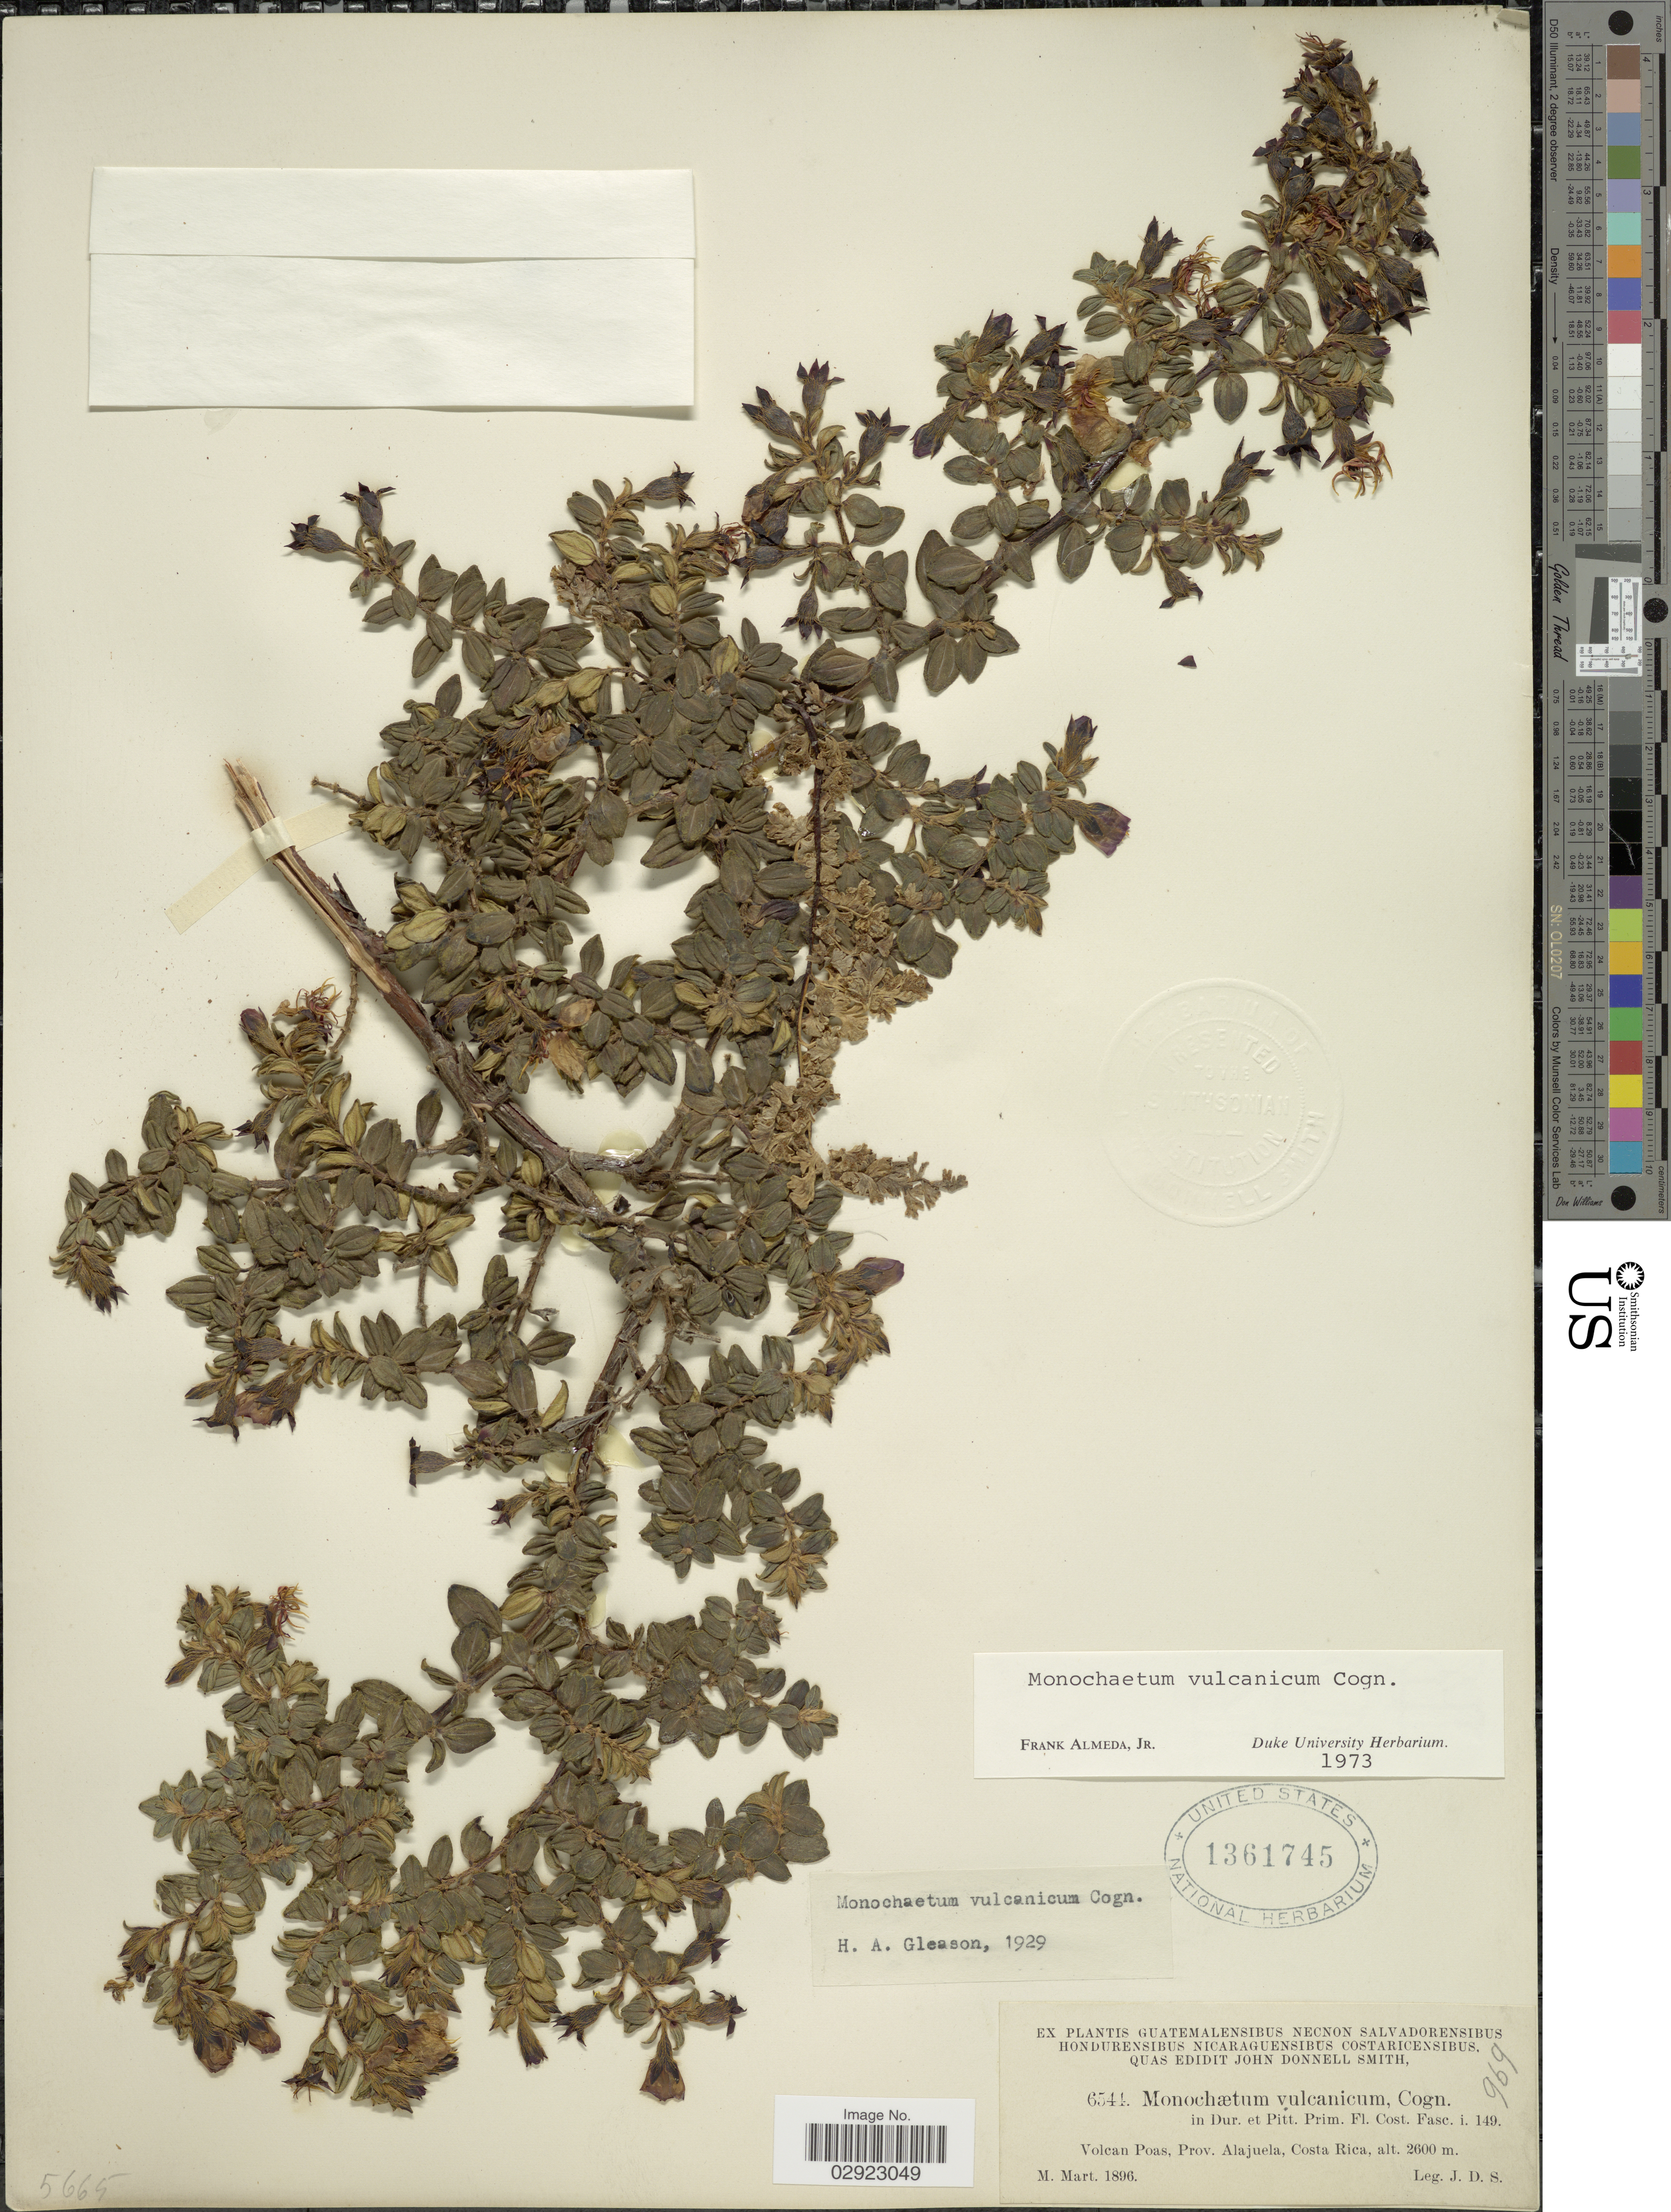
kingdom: Plantae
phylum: Tracheophyta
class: Magnoliopsida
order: Myrtales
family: Melastomataceae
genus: Monochaetum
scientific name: Monochaetum vulcanicum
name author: Cogn.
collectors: J. Donnell Smith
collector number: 6544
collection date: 1896-03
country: Costa Rica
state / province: Alajuela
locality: Volcan Poas, Prov. Alajuela.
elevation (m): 2600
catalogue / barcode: US 1361745